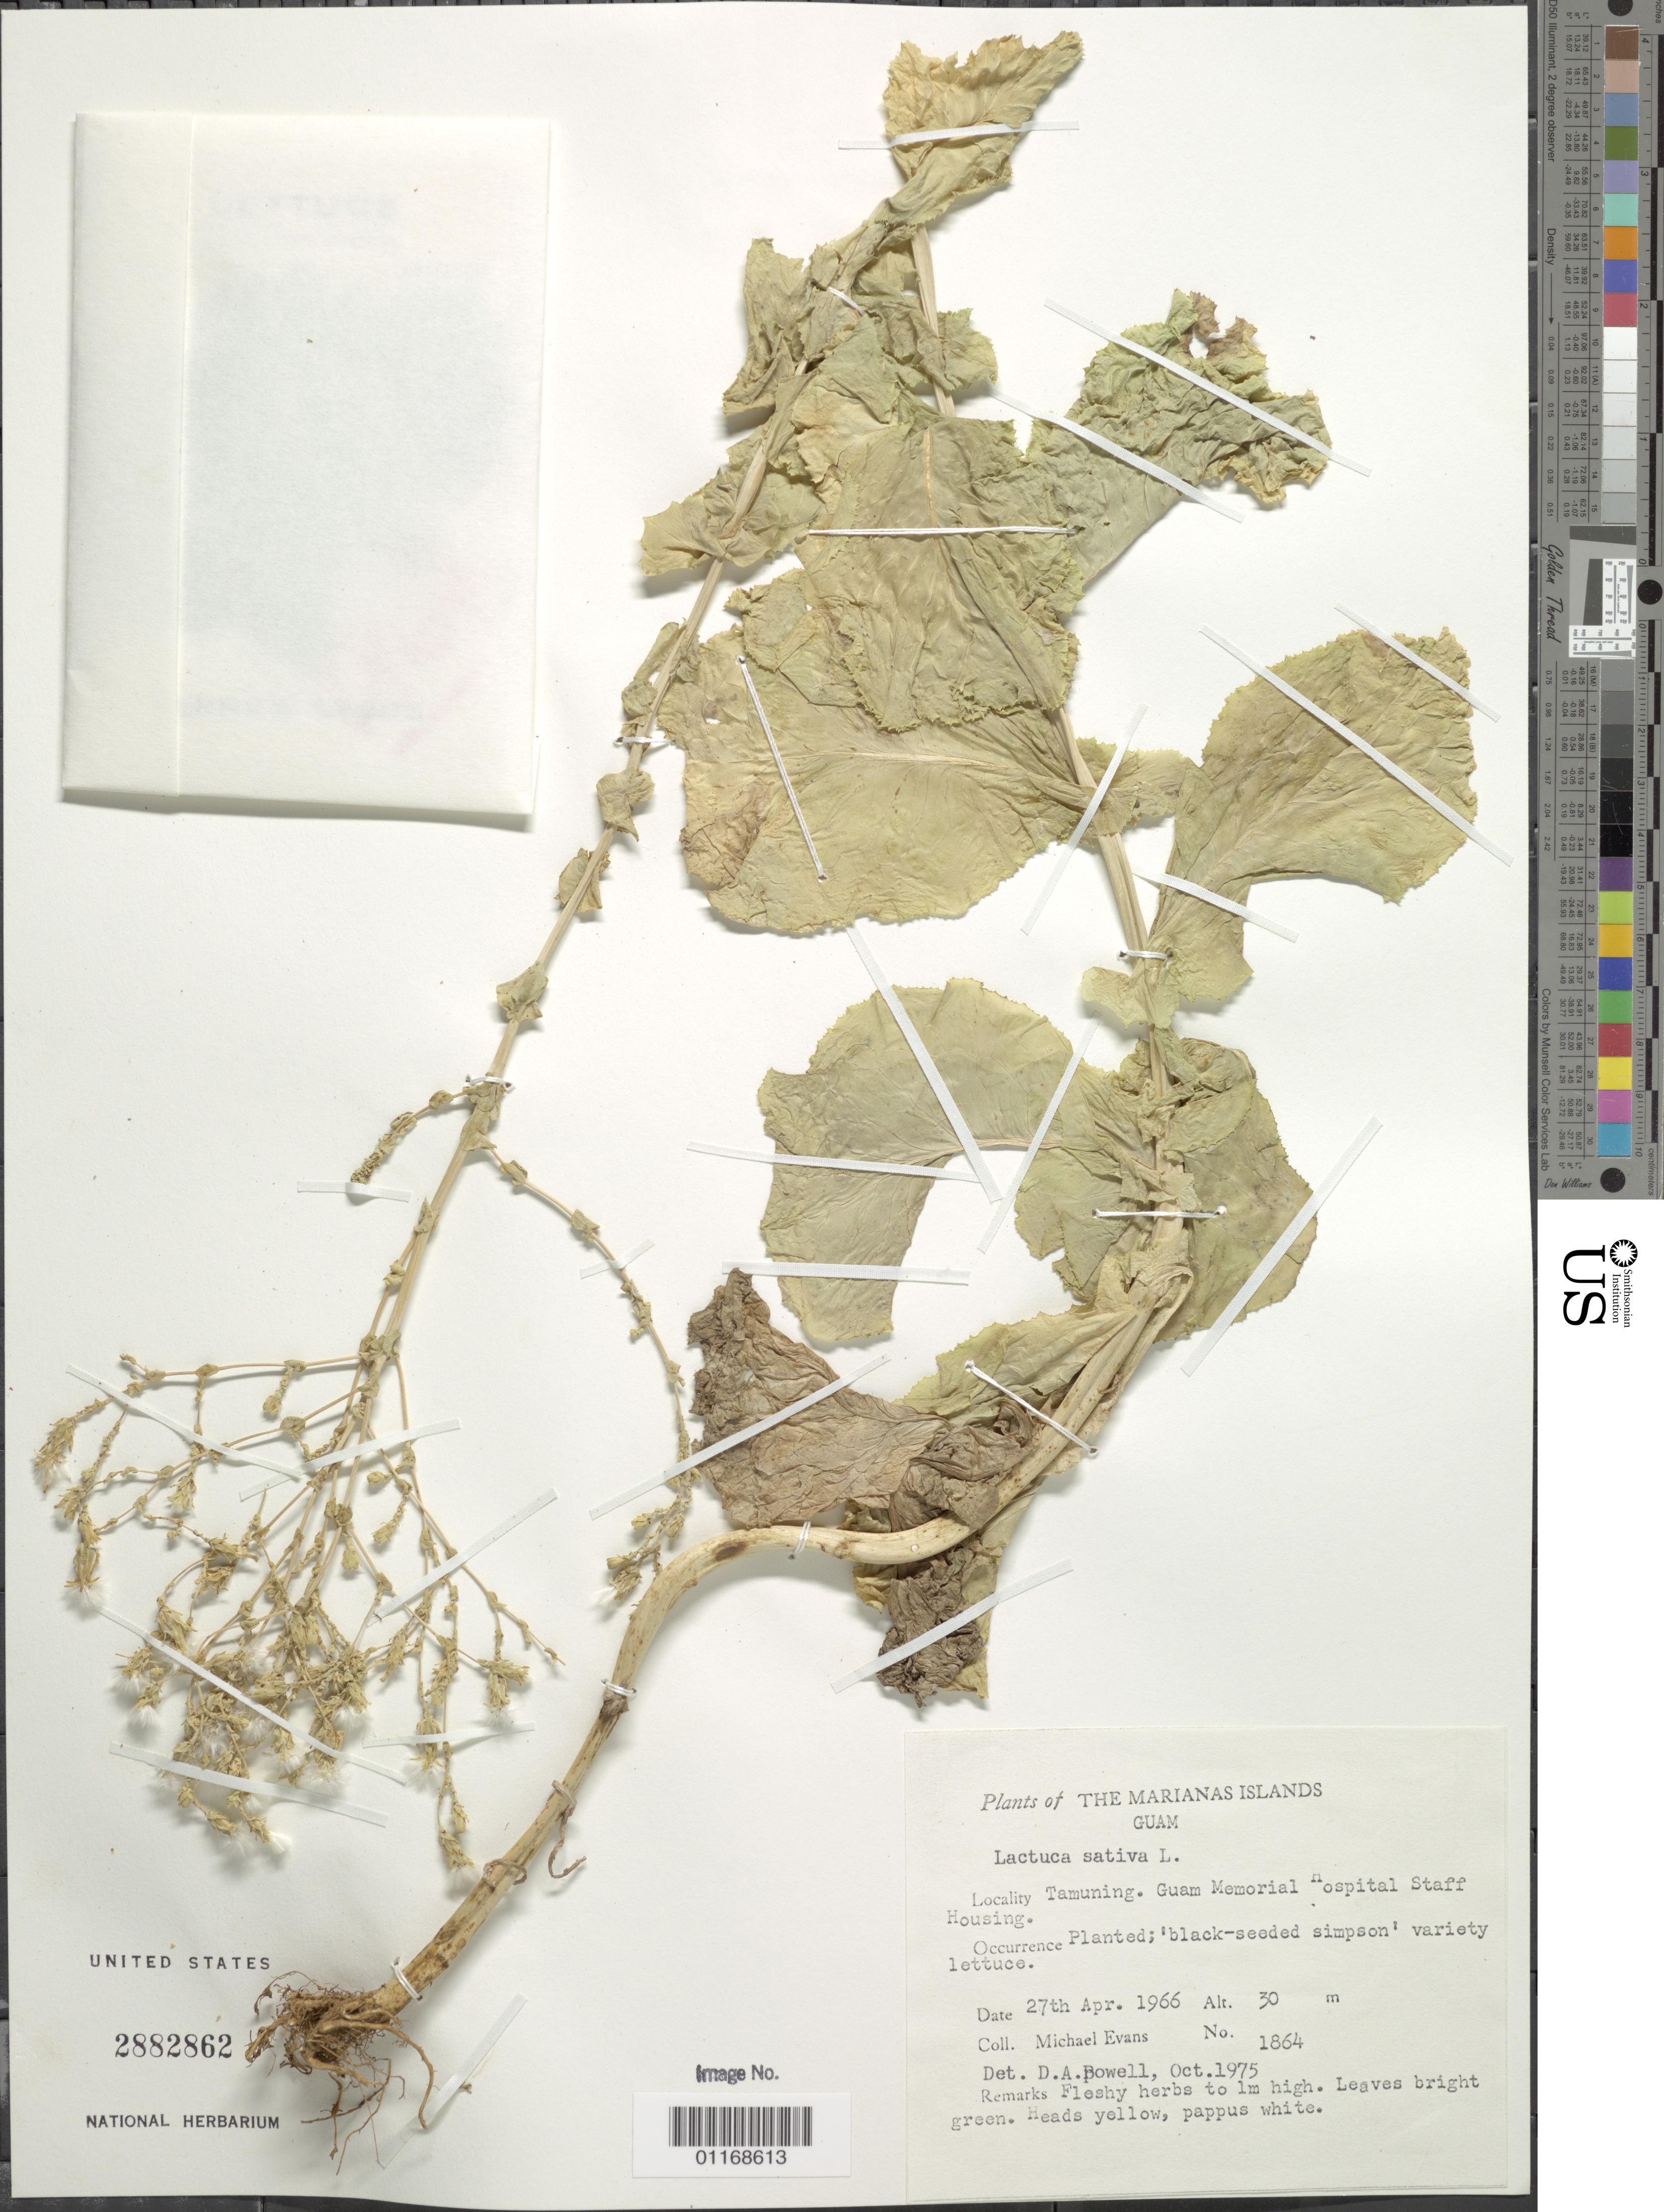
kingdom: Plantae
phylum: Tracheophyta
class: Magnoliopsida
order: Asterales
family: Asteraceae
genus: Lactuca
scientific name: Lactuca sativa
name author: L.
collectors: M. Evans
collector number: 1864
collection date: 1966-04-27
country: Guam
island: Guam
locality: Tamuning. Guam Memorial Hospital Staff Housing.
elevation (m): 30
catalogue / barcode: US 2882862